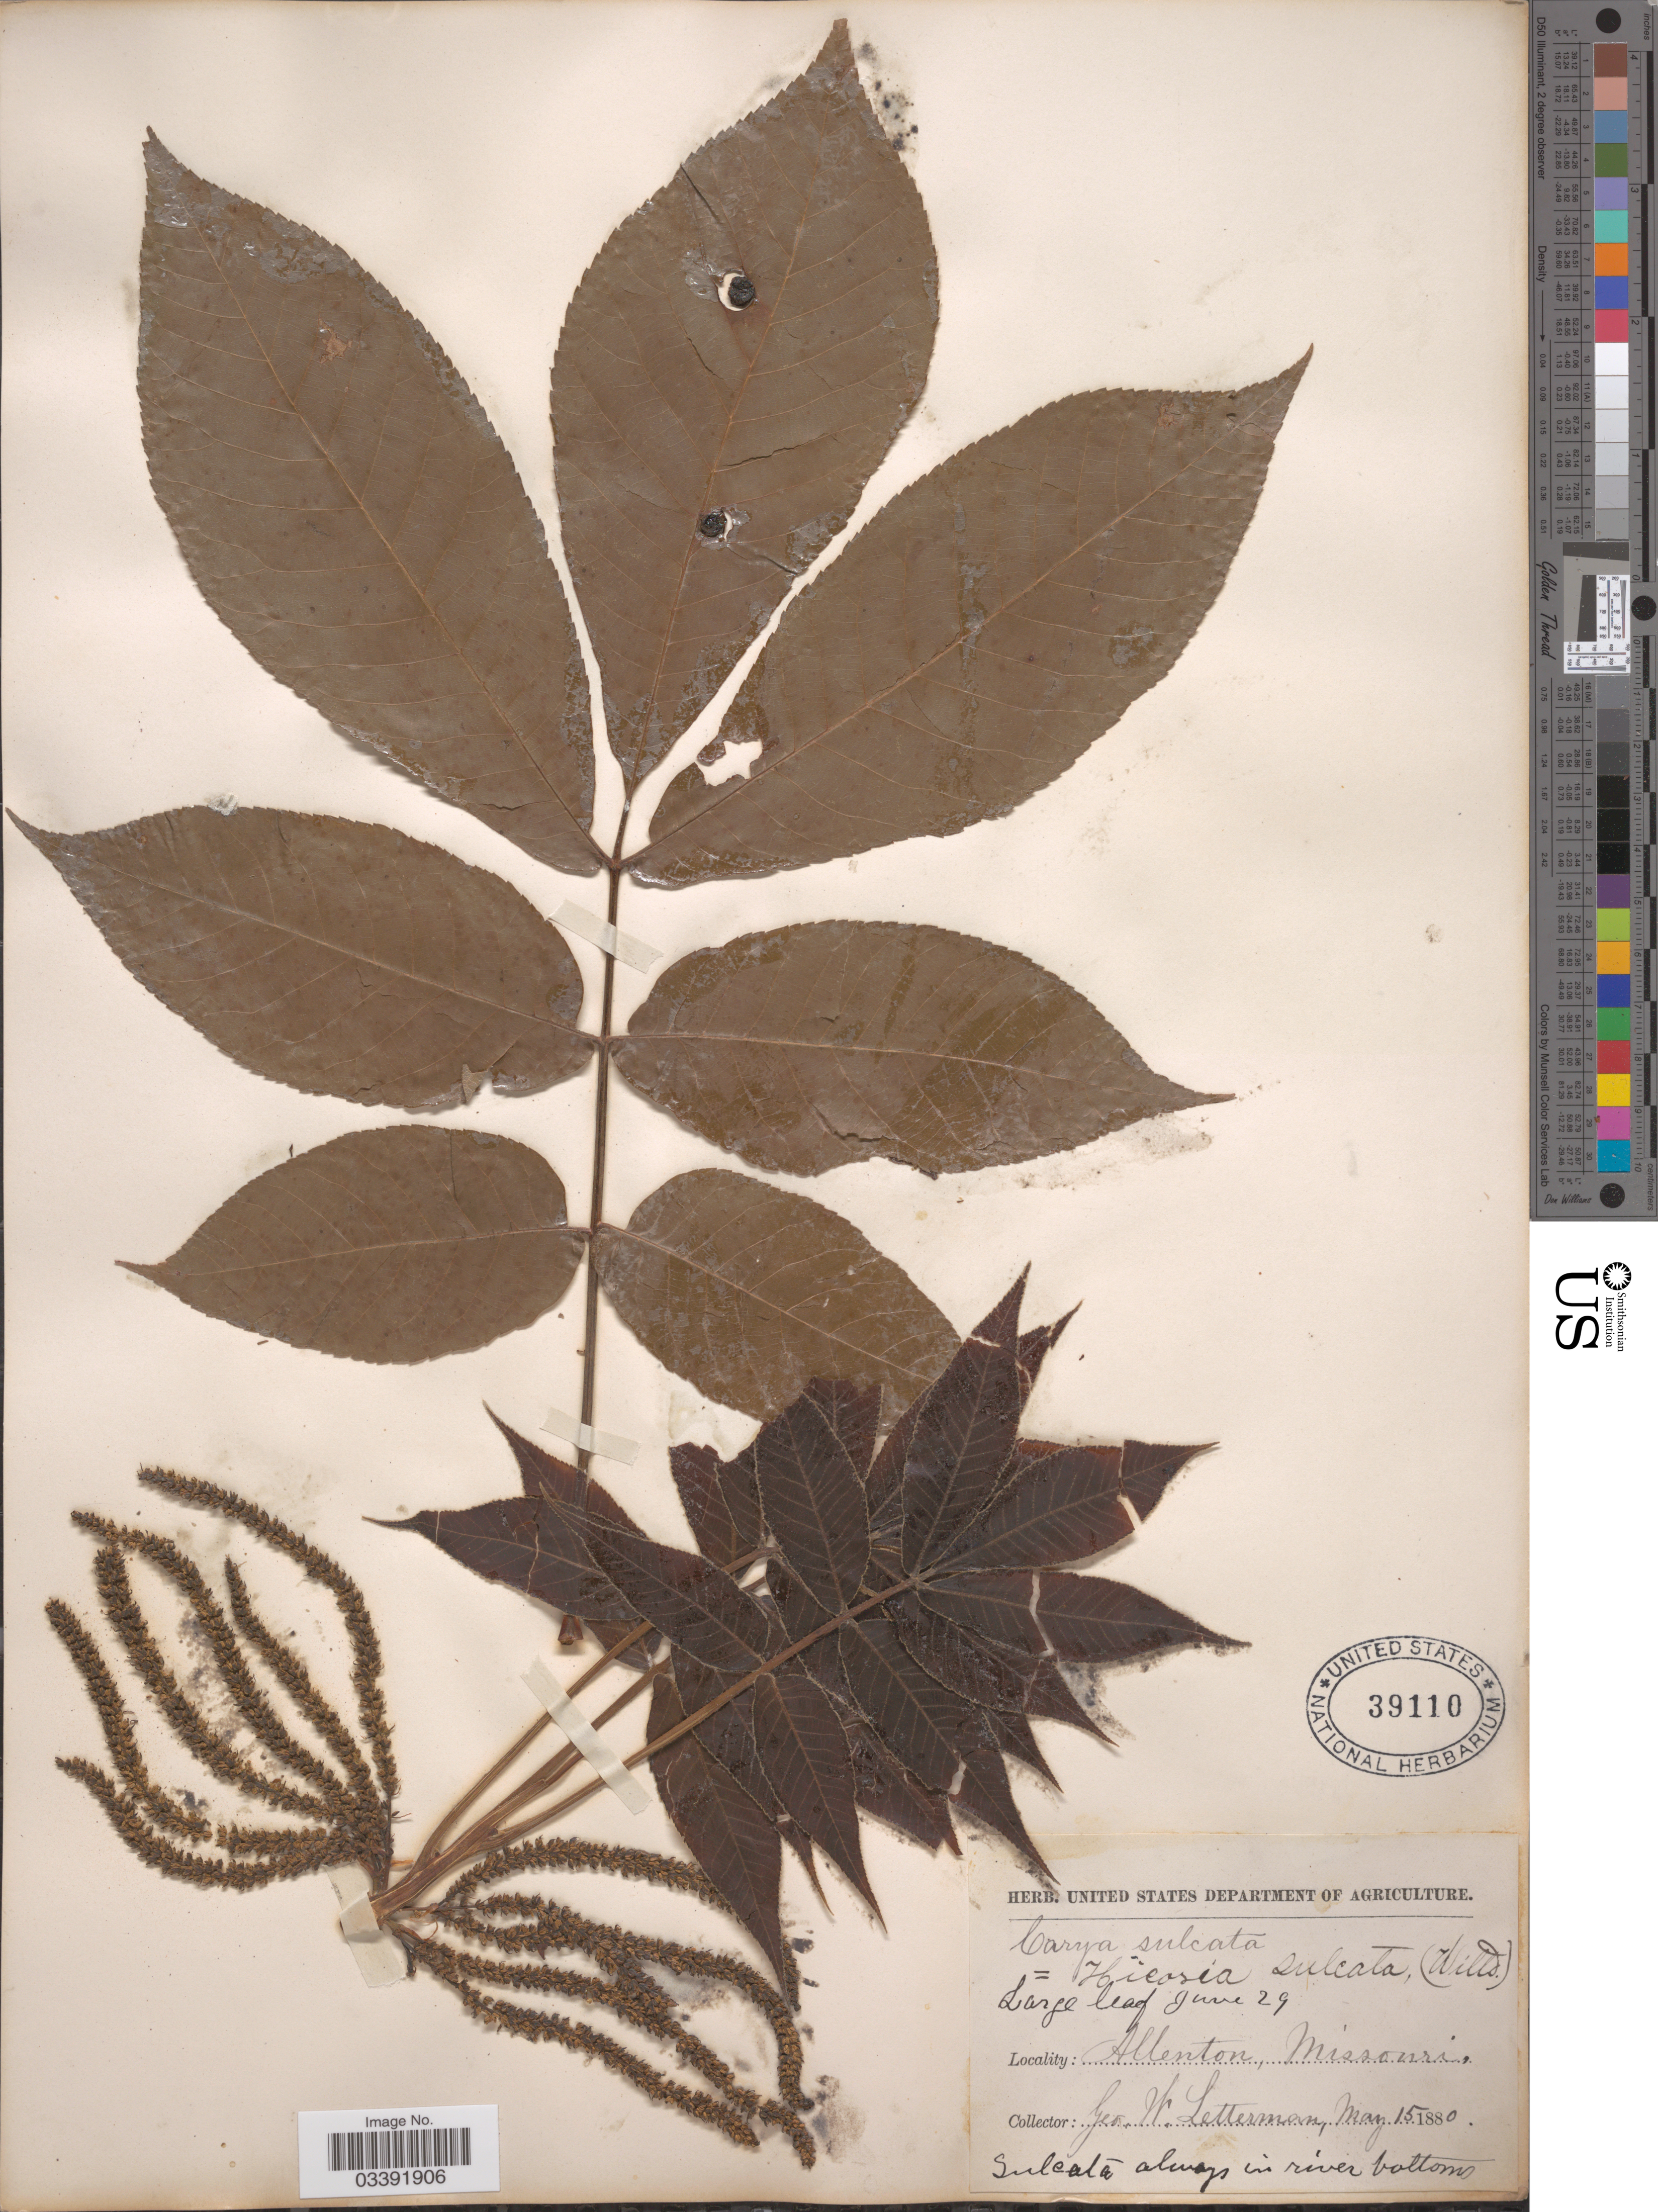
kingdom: Plantae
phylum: Tracheophyta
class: Magnoliopsida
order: Fagales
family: Juglandaceae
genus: Carya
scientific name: Carya laciniosa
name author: (F. Michx.) G. Don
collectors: G. W. Letterman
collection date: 1880-05-15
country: United States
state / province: Missouri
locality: Allenton.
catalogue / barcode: US 39110